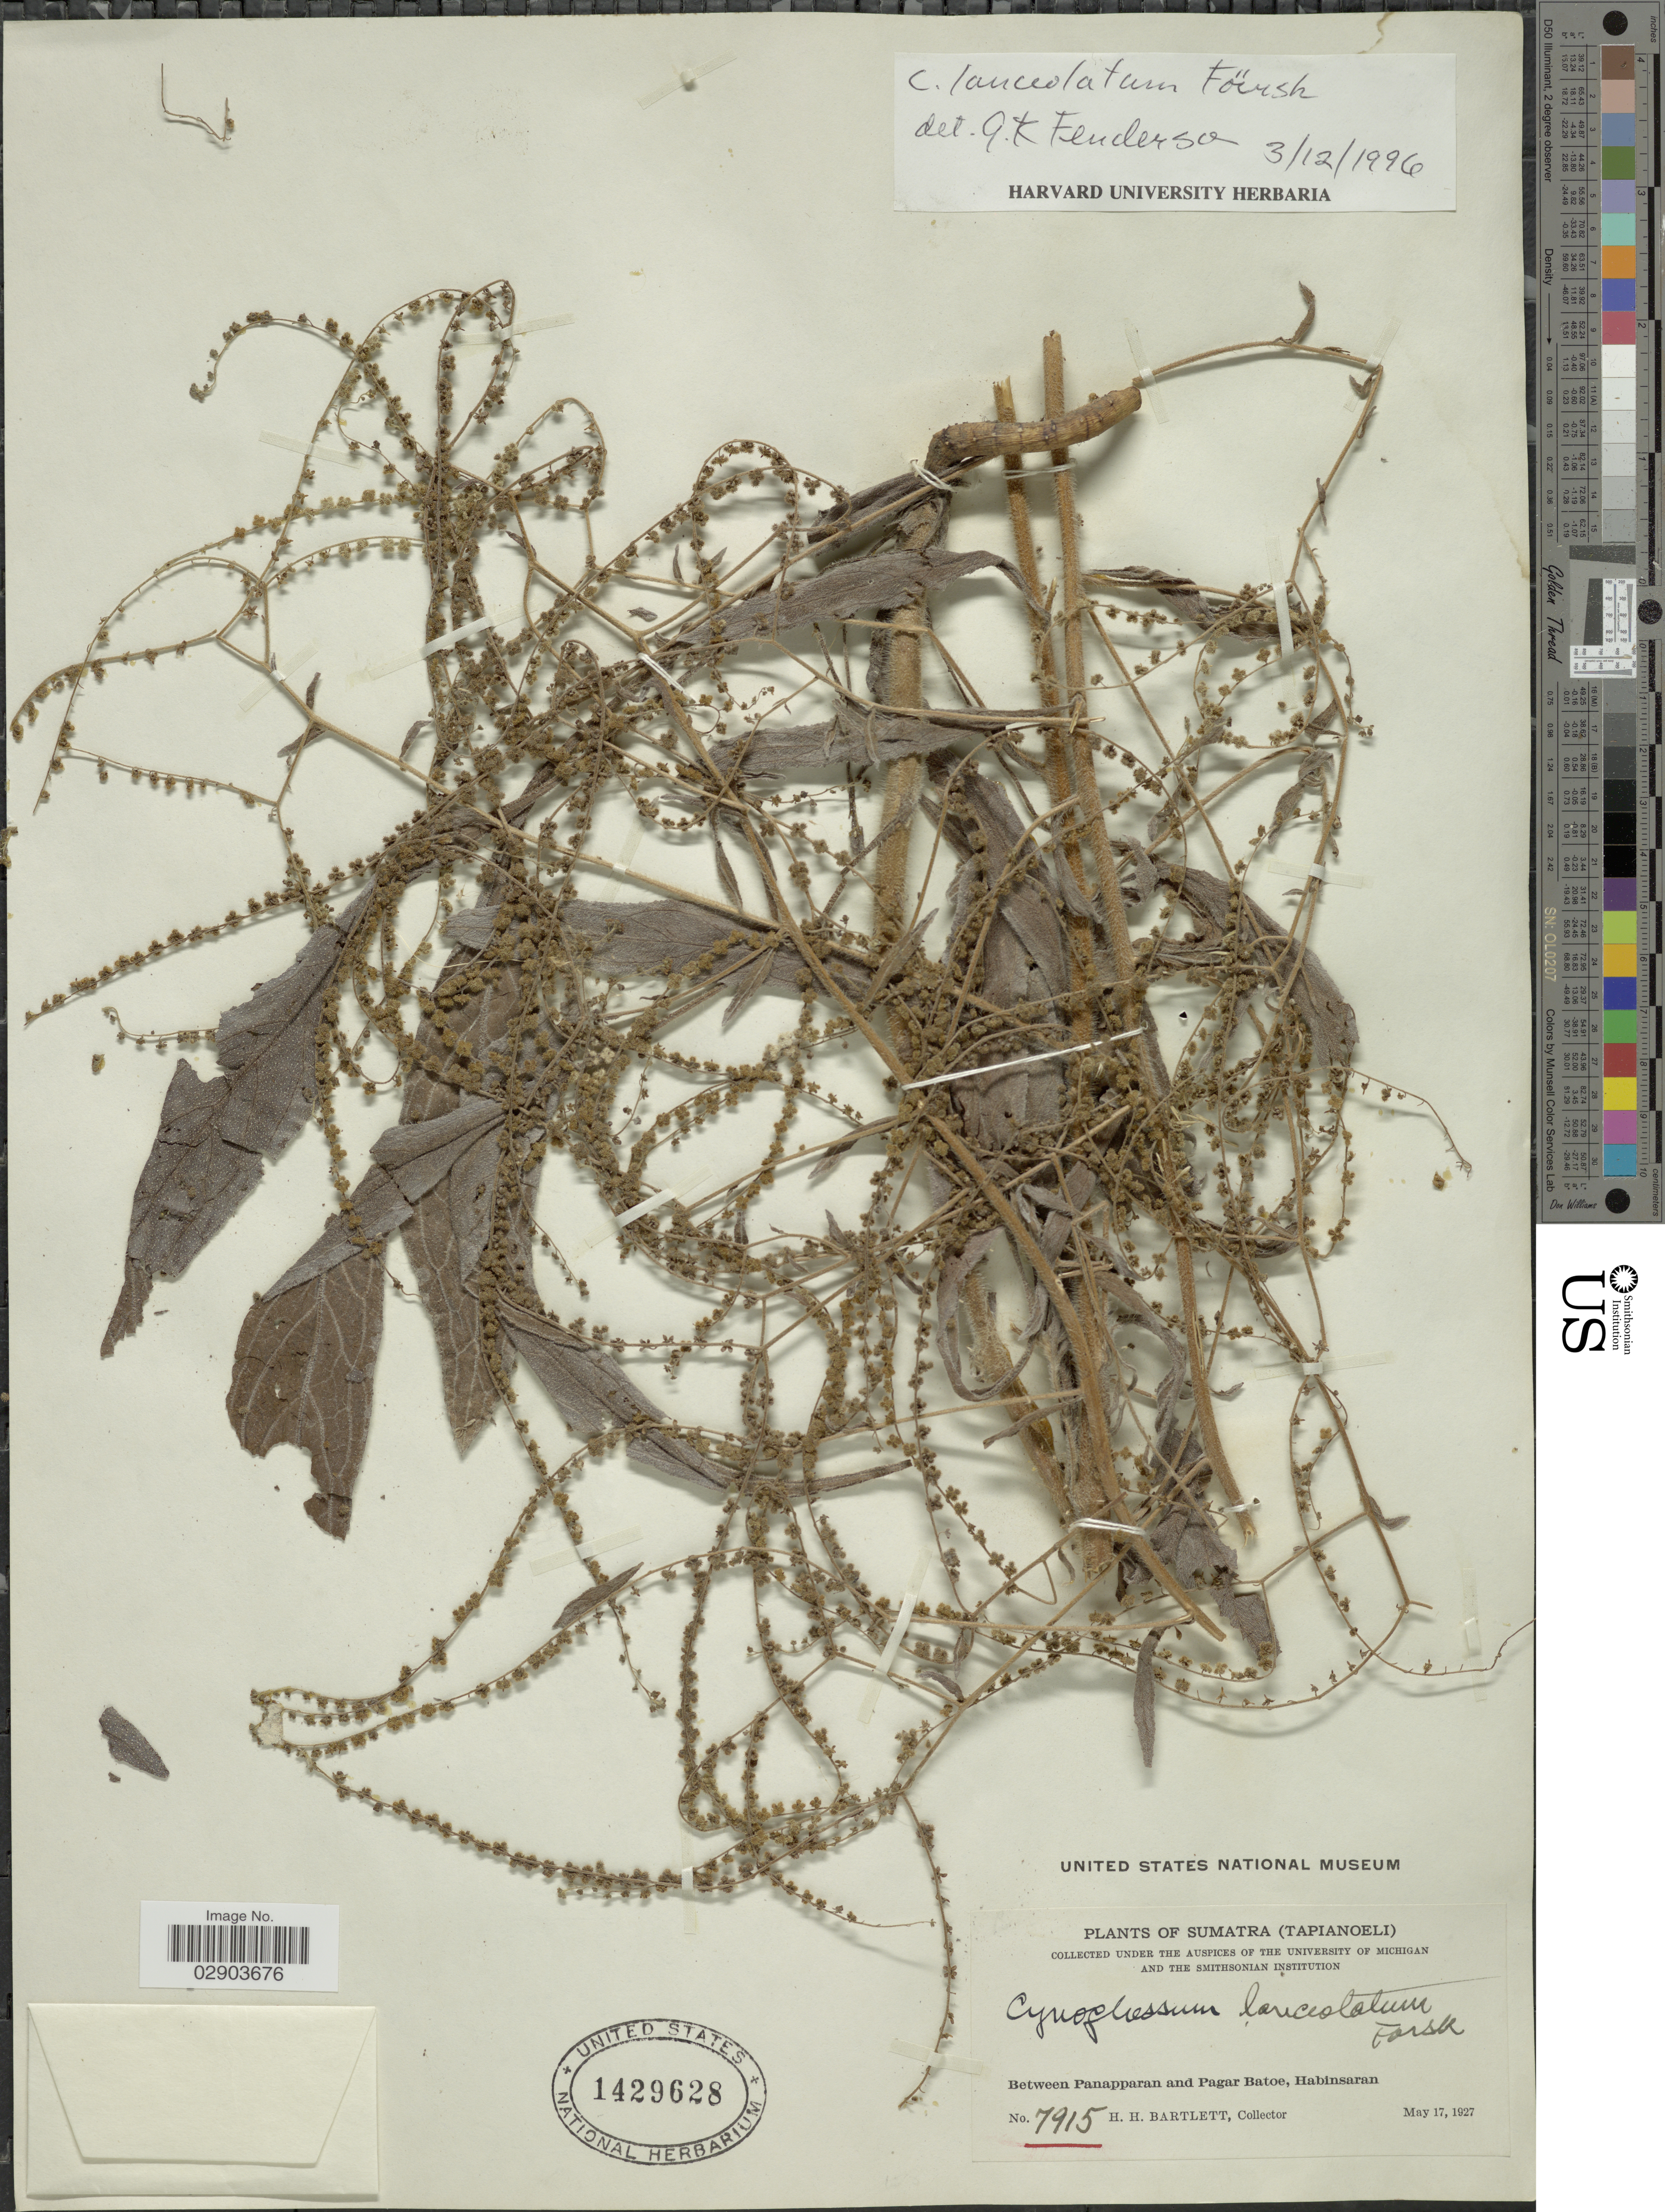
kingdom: Plantae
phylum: Tracheophyta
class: Magnoliopsida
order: Boraginales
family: Boraginaceae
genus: Cynoglossum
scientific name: Cynoglossum lanceolatum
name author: Forssk.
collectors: H. H. Bartlett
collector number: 7915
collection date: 1927-05-17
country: Indonesia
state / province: Sumatra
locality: Sumatra (Tapianoeli), Between Panapparan and Pagar Batoe, Habinsaran.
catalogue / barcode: US 1429628